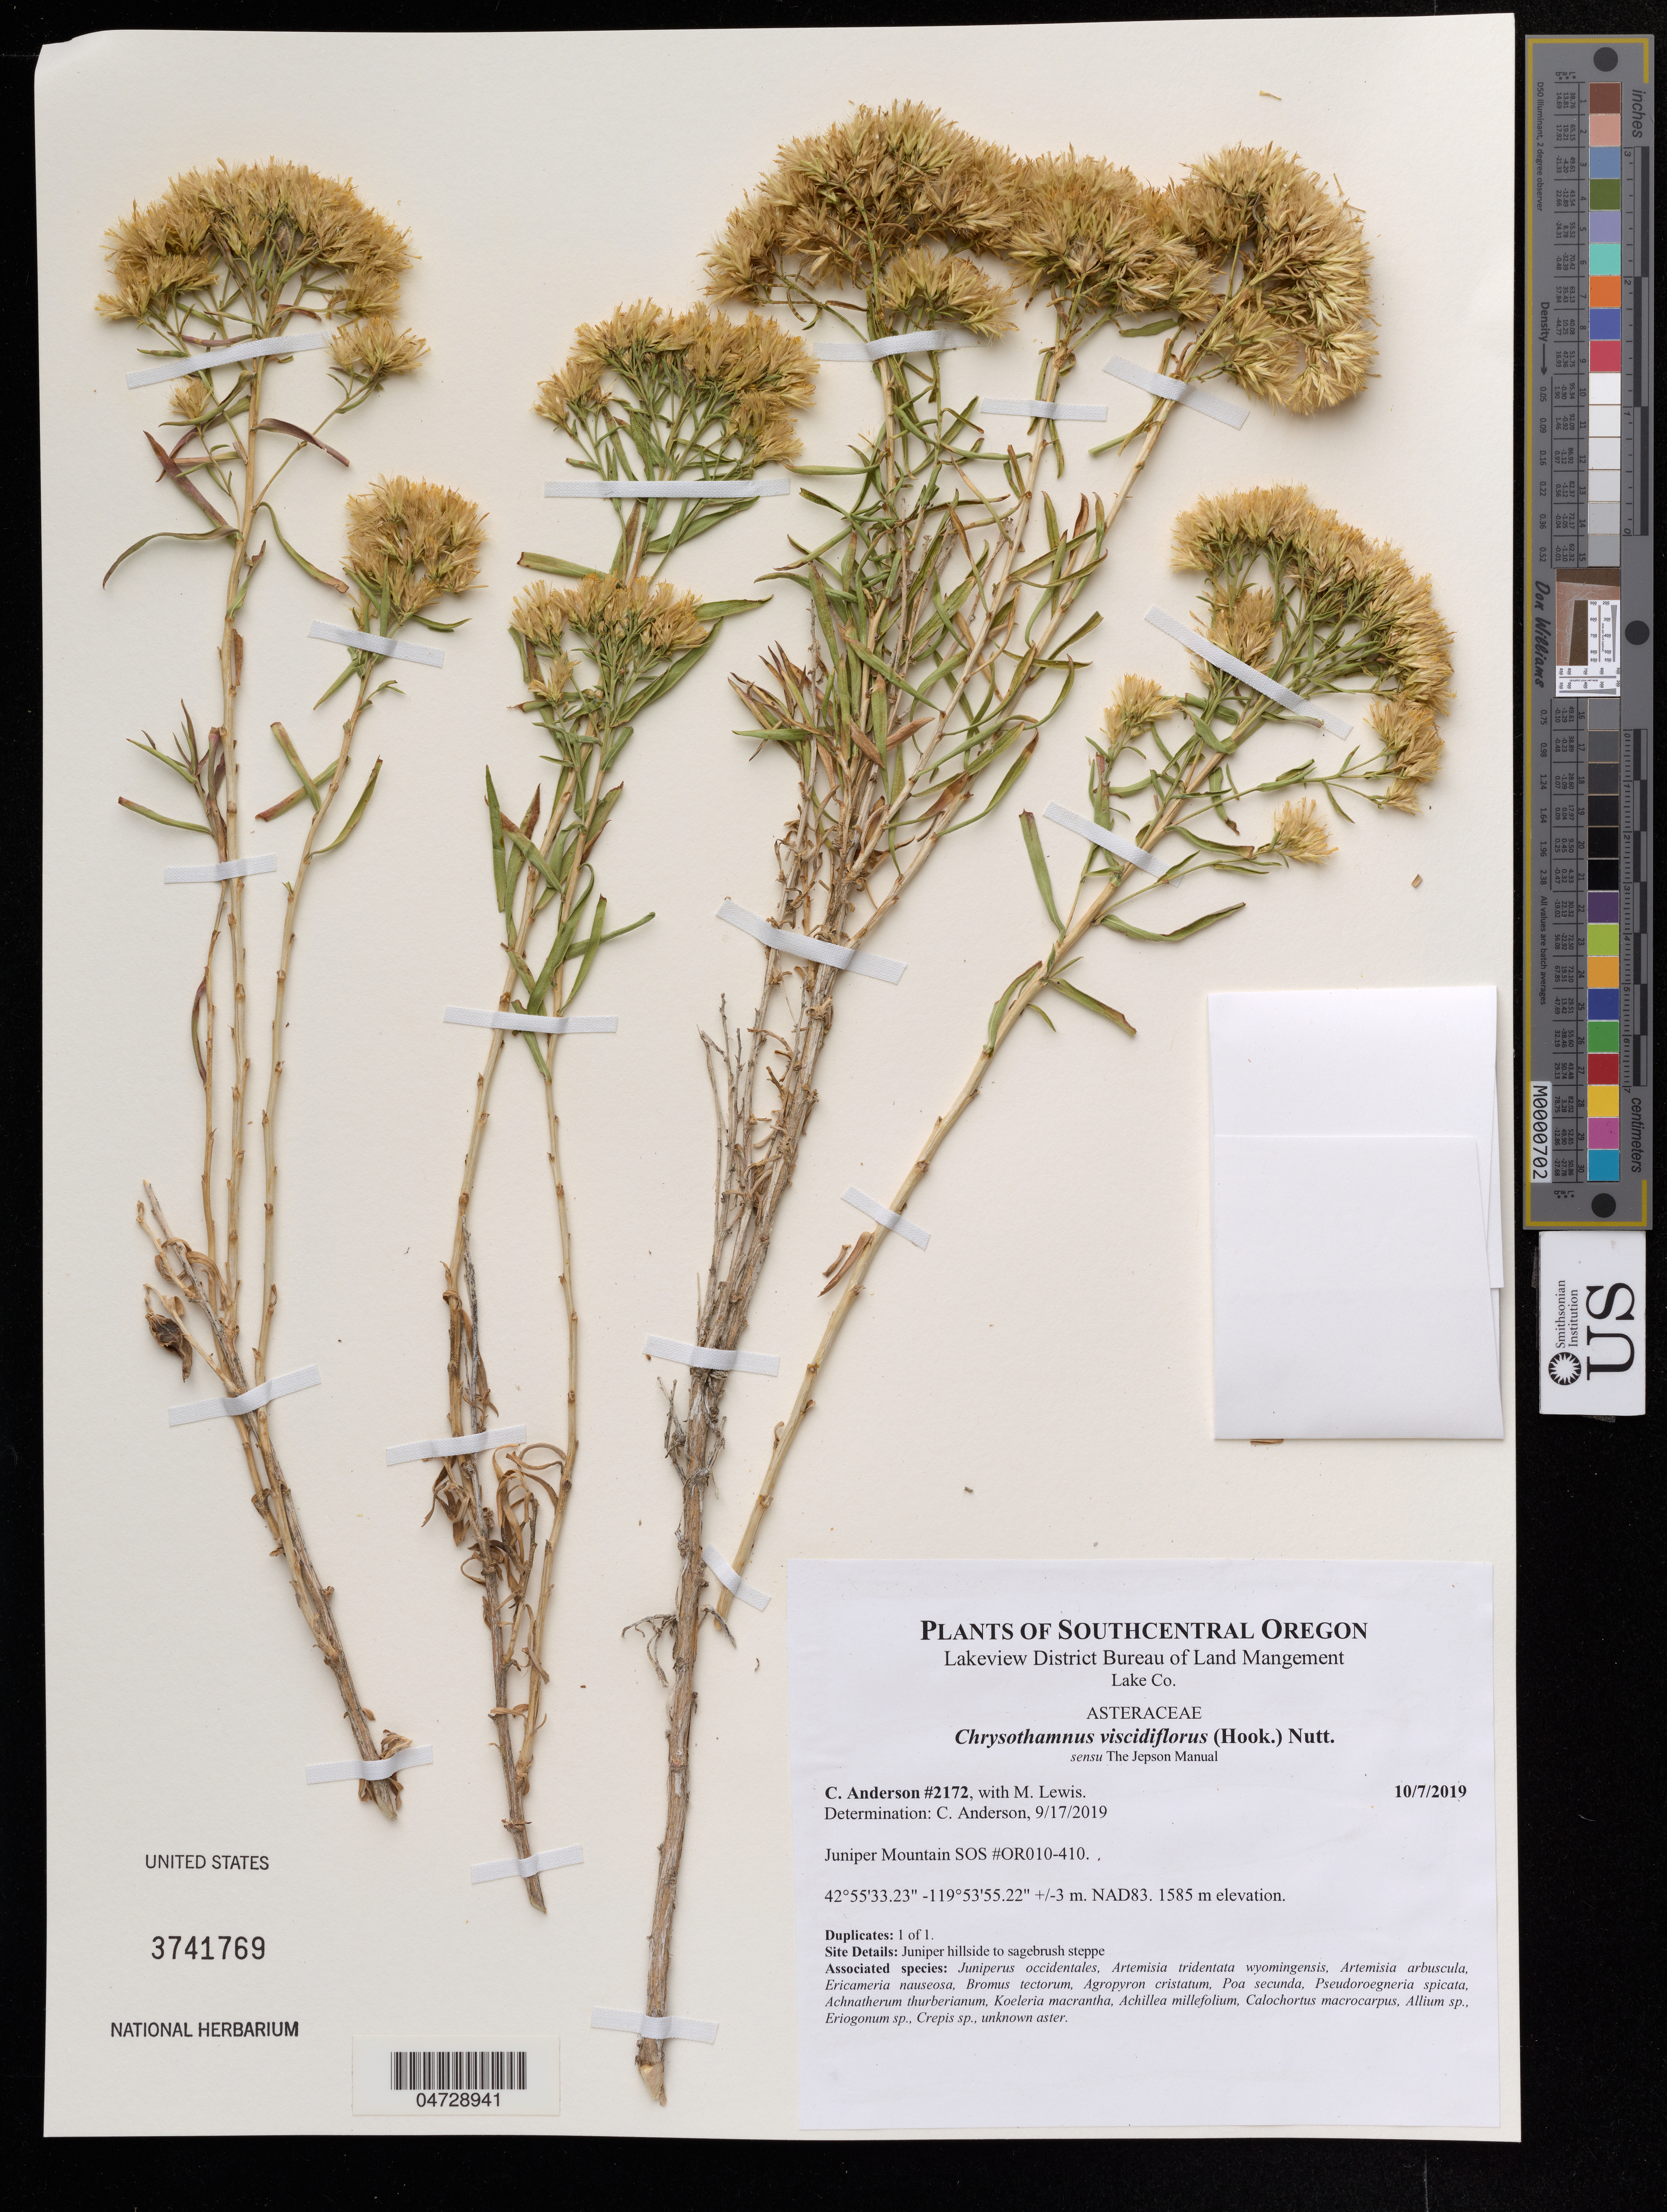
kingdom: Plantae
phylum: Tracheophyta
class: Magnoliopsida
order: Asterales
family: Asteraceae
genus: Chrysothamnus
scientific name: Chrysothamnus viscidiflorus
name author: (Hook.) Nutt.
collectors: C. Anderson & M. Lewis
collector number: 2172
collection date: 2019-10-07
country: United States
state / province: Oregon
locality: Southcentral Oregon. Lake Co. Juniper Mountain SOS.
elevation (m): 1585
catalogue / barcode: US 3741769